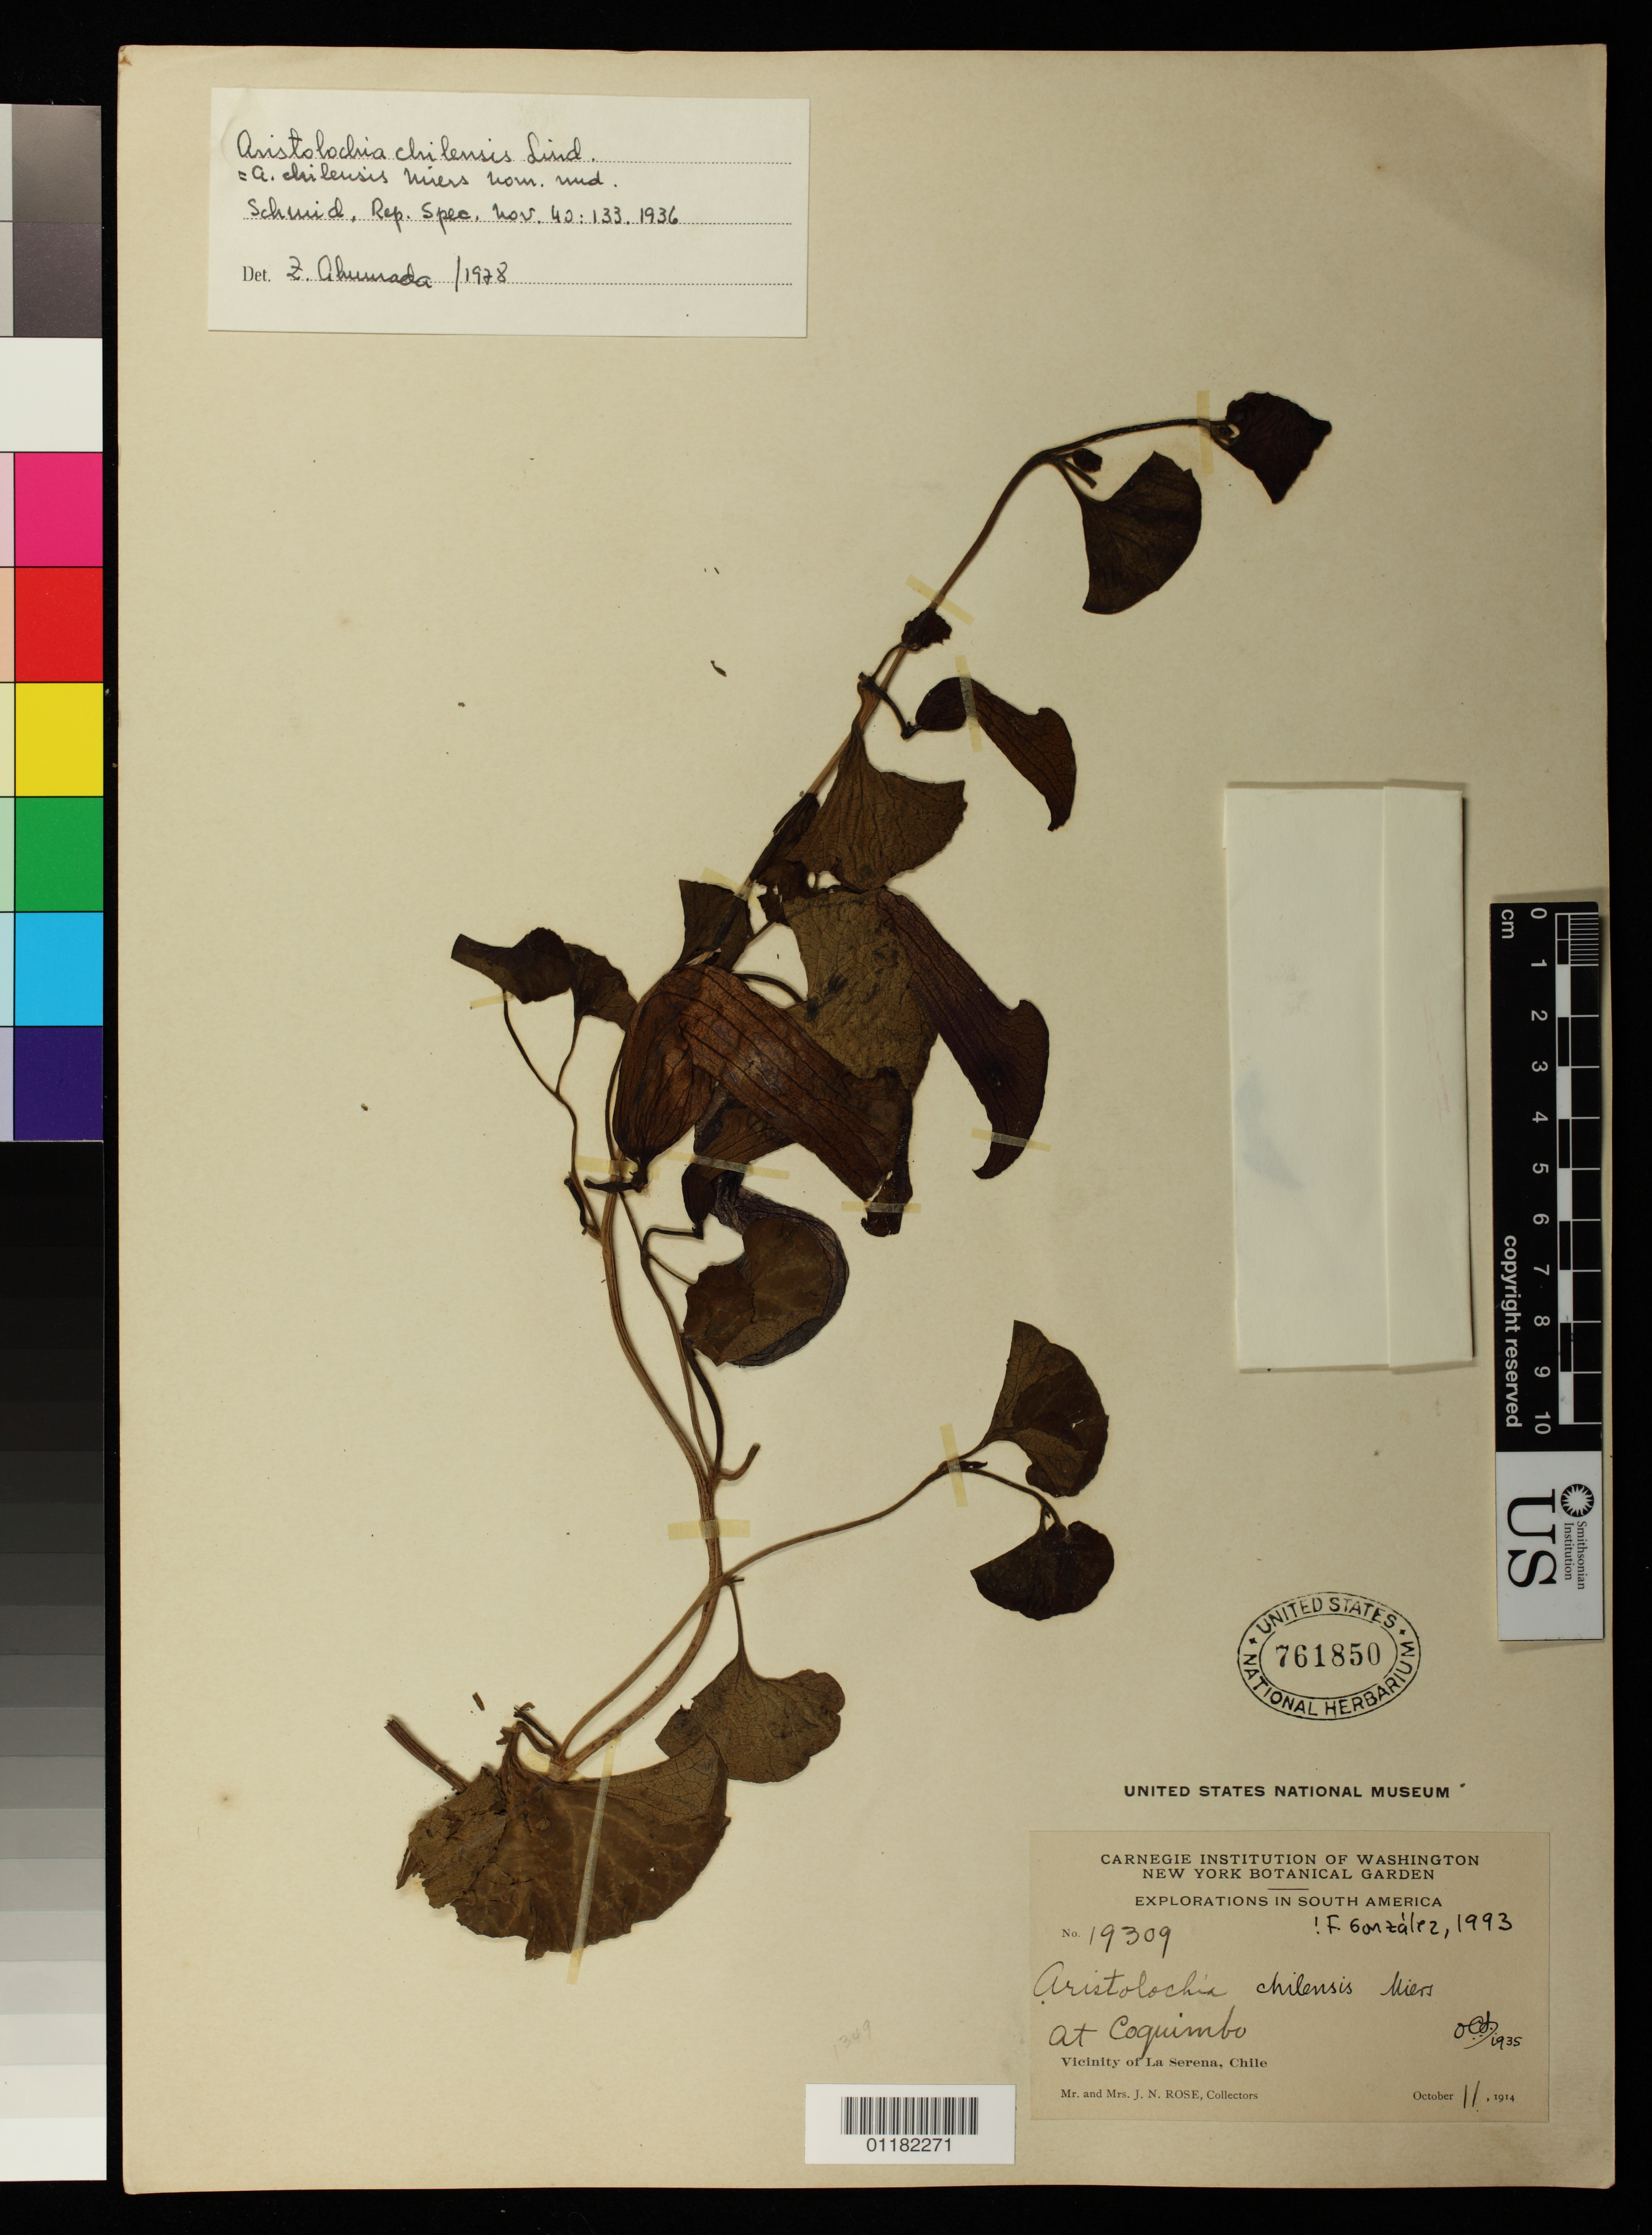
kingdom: Plantae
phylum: Tracheophyta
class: Magnoliopsida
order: Piperales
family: Aristolochiaceae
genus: Aristolochia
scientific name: Aristolochia chilensis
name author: E.L. Bridges ex Lindl.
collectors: J. N. Rose & L. B. Rose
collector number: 19309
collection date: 1914-10-11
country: Chile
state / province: Coquimbo (IV)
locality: at Coquimbo Vicinity of La Serena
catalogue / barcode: US 761850